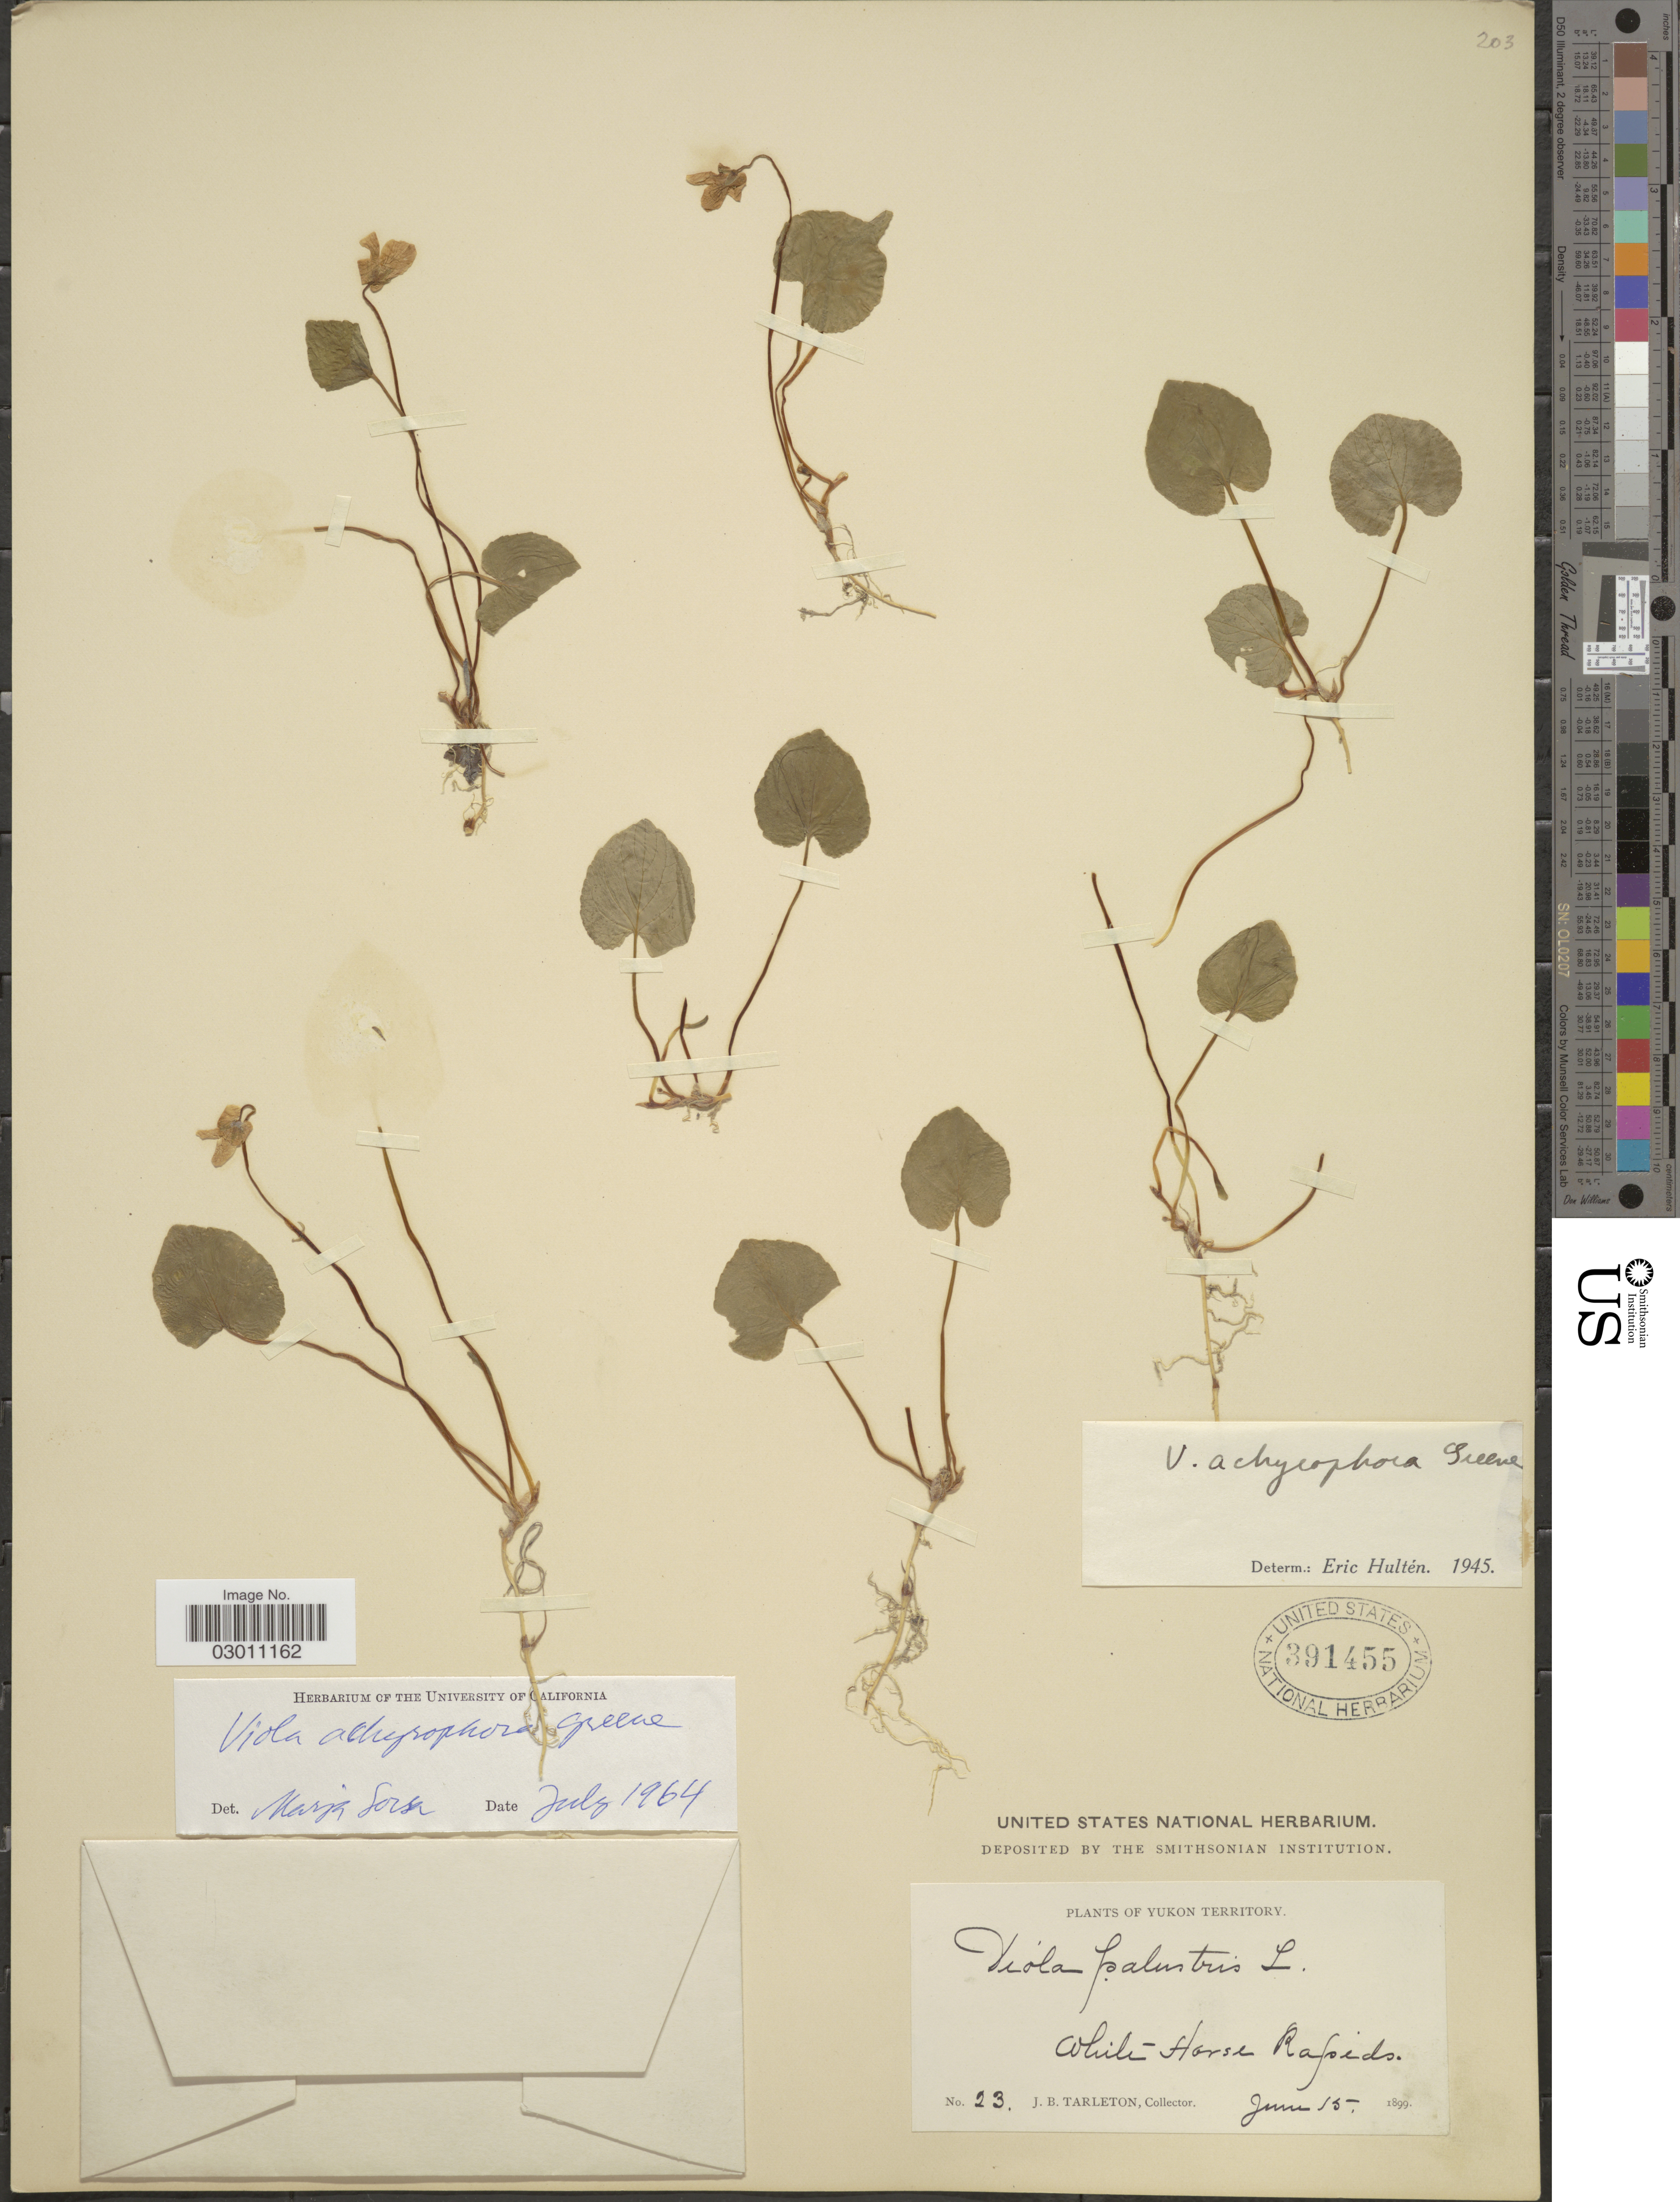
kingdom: Plantae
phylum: Tracheophyta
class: Magnoliopsida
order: Malpighiales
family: Violaceae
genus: Viola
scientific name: Viola achyrophora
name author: Greene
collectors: J. Tarleton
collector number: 23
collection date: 1899-06-15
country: Canada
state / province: Yukon Territory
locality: White Horse Rapids.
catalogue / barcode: US 391455